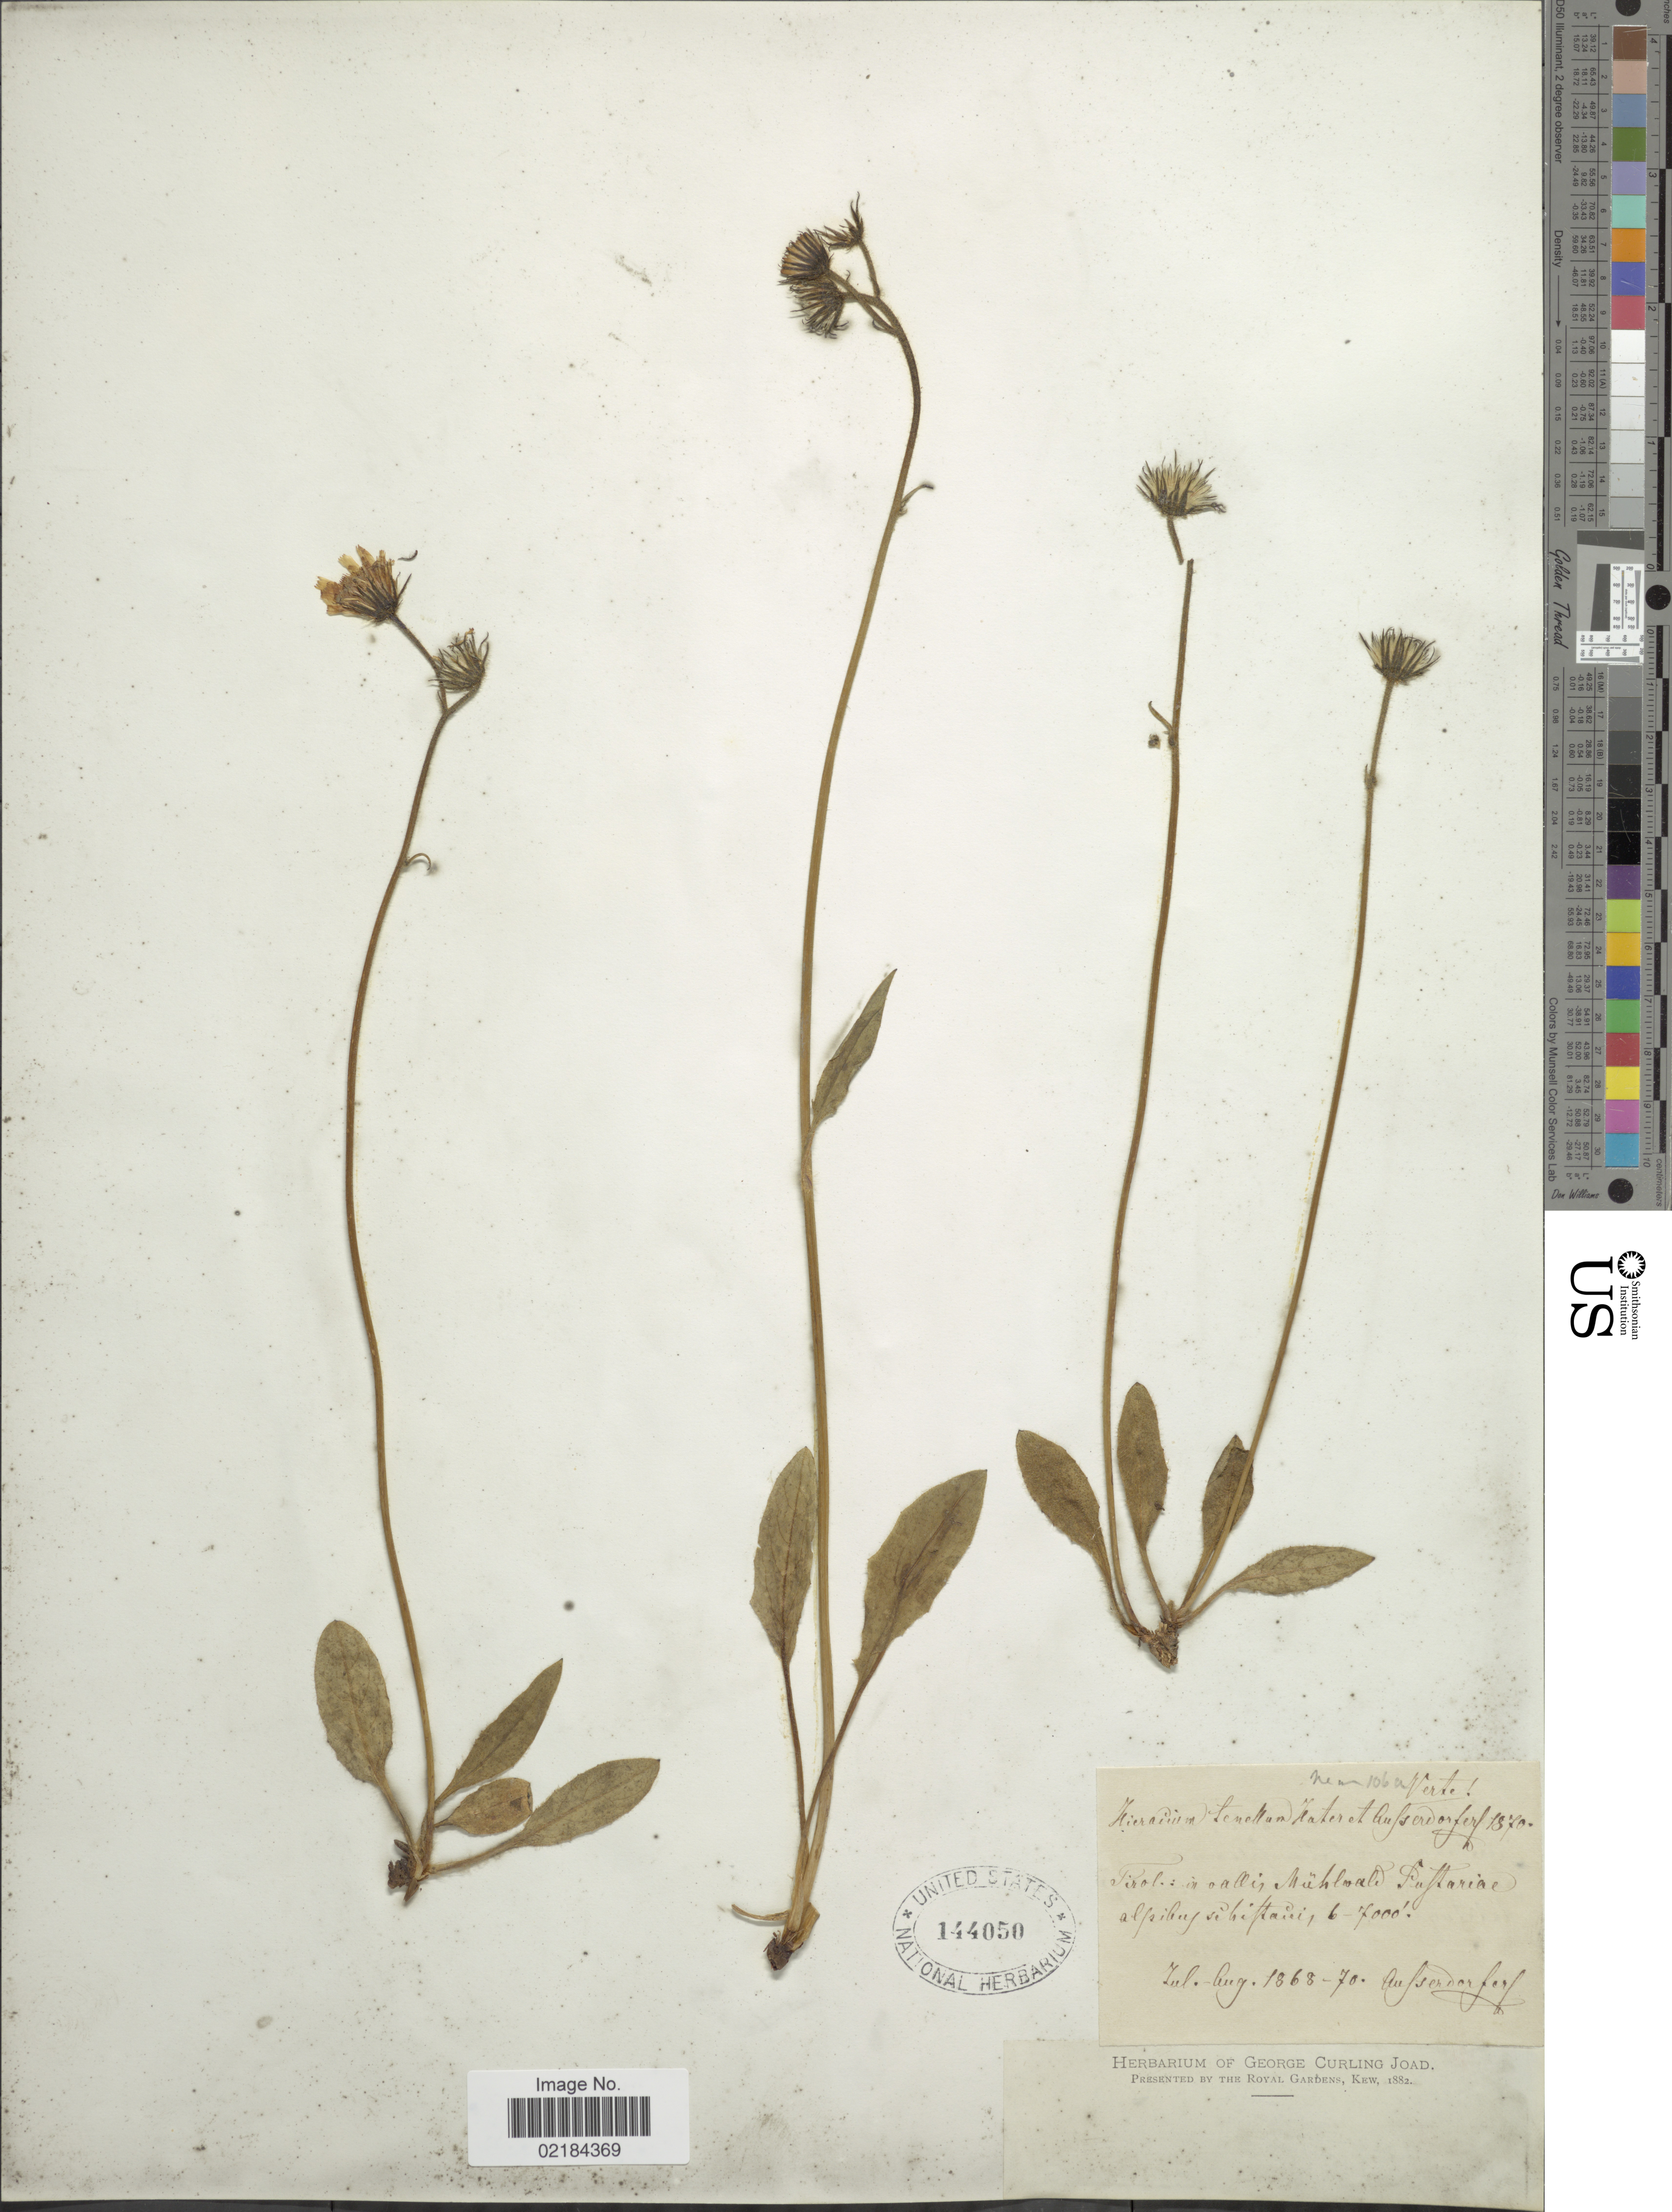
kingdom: Plantae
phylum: Tracheophyta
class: Magnoliopsida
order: Asterales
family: Asteraceae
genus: Hieracium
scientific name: Hieracium cirritum subsp. tenellum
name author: (Huter & Ausserd.) Dalla Torre & Sarnth.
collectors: Aufsersdorfer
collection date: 1868-07/1870-08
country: Austria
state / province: Tirol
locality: In vallis Muhslvals Puflariae alfsbiuf Phiftasi [interpreted]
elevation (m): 1829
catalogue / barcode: US 144050